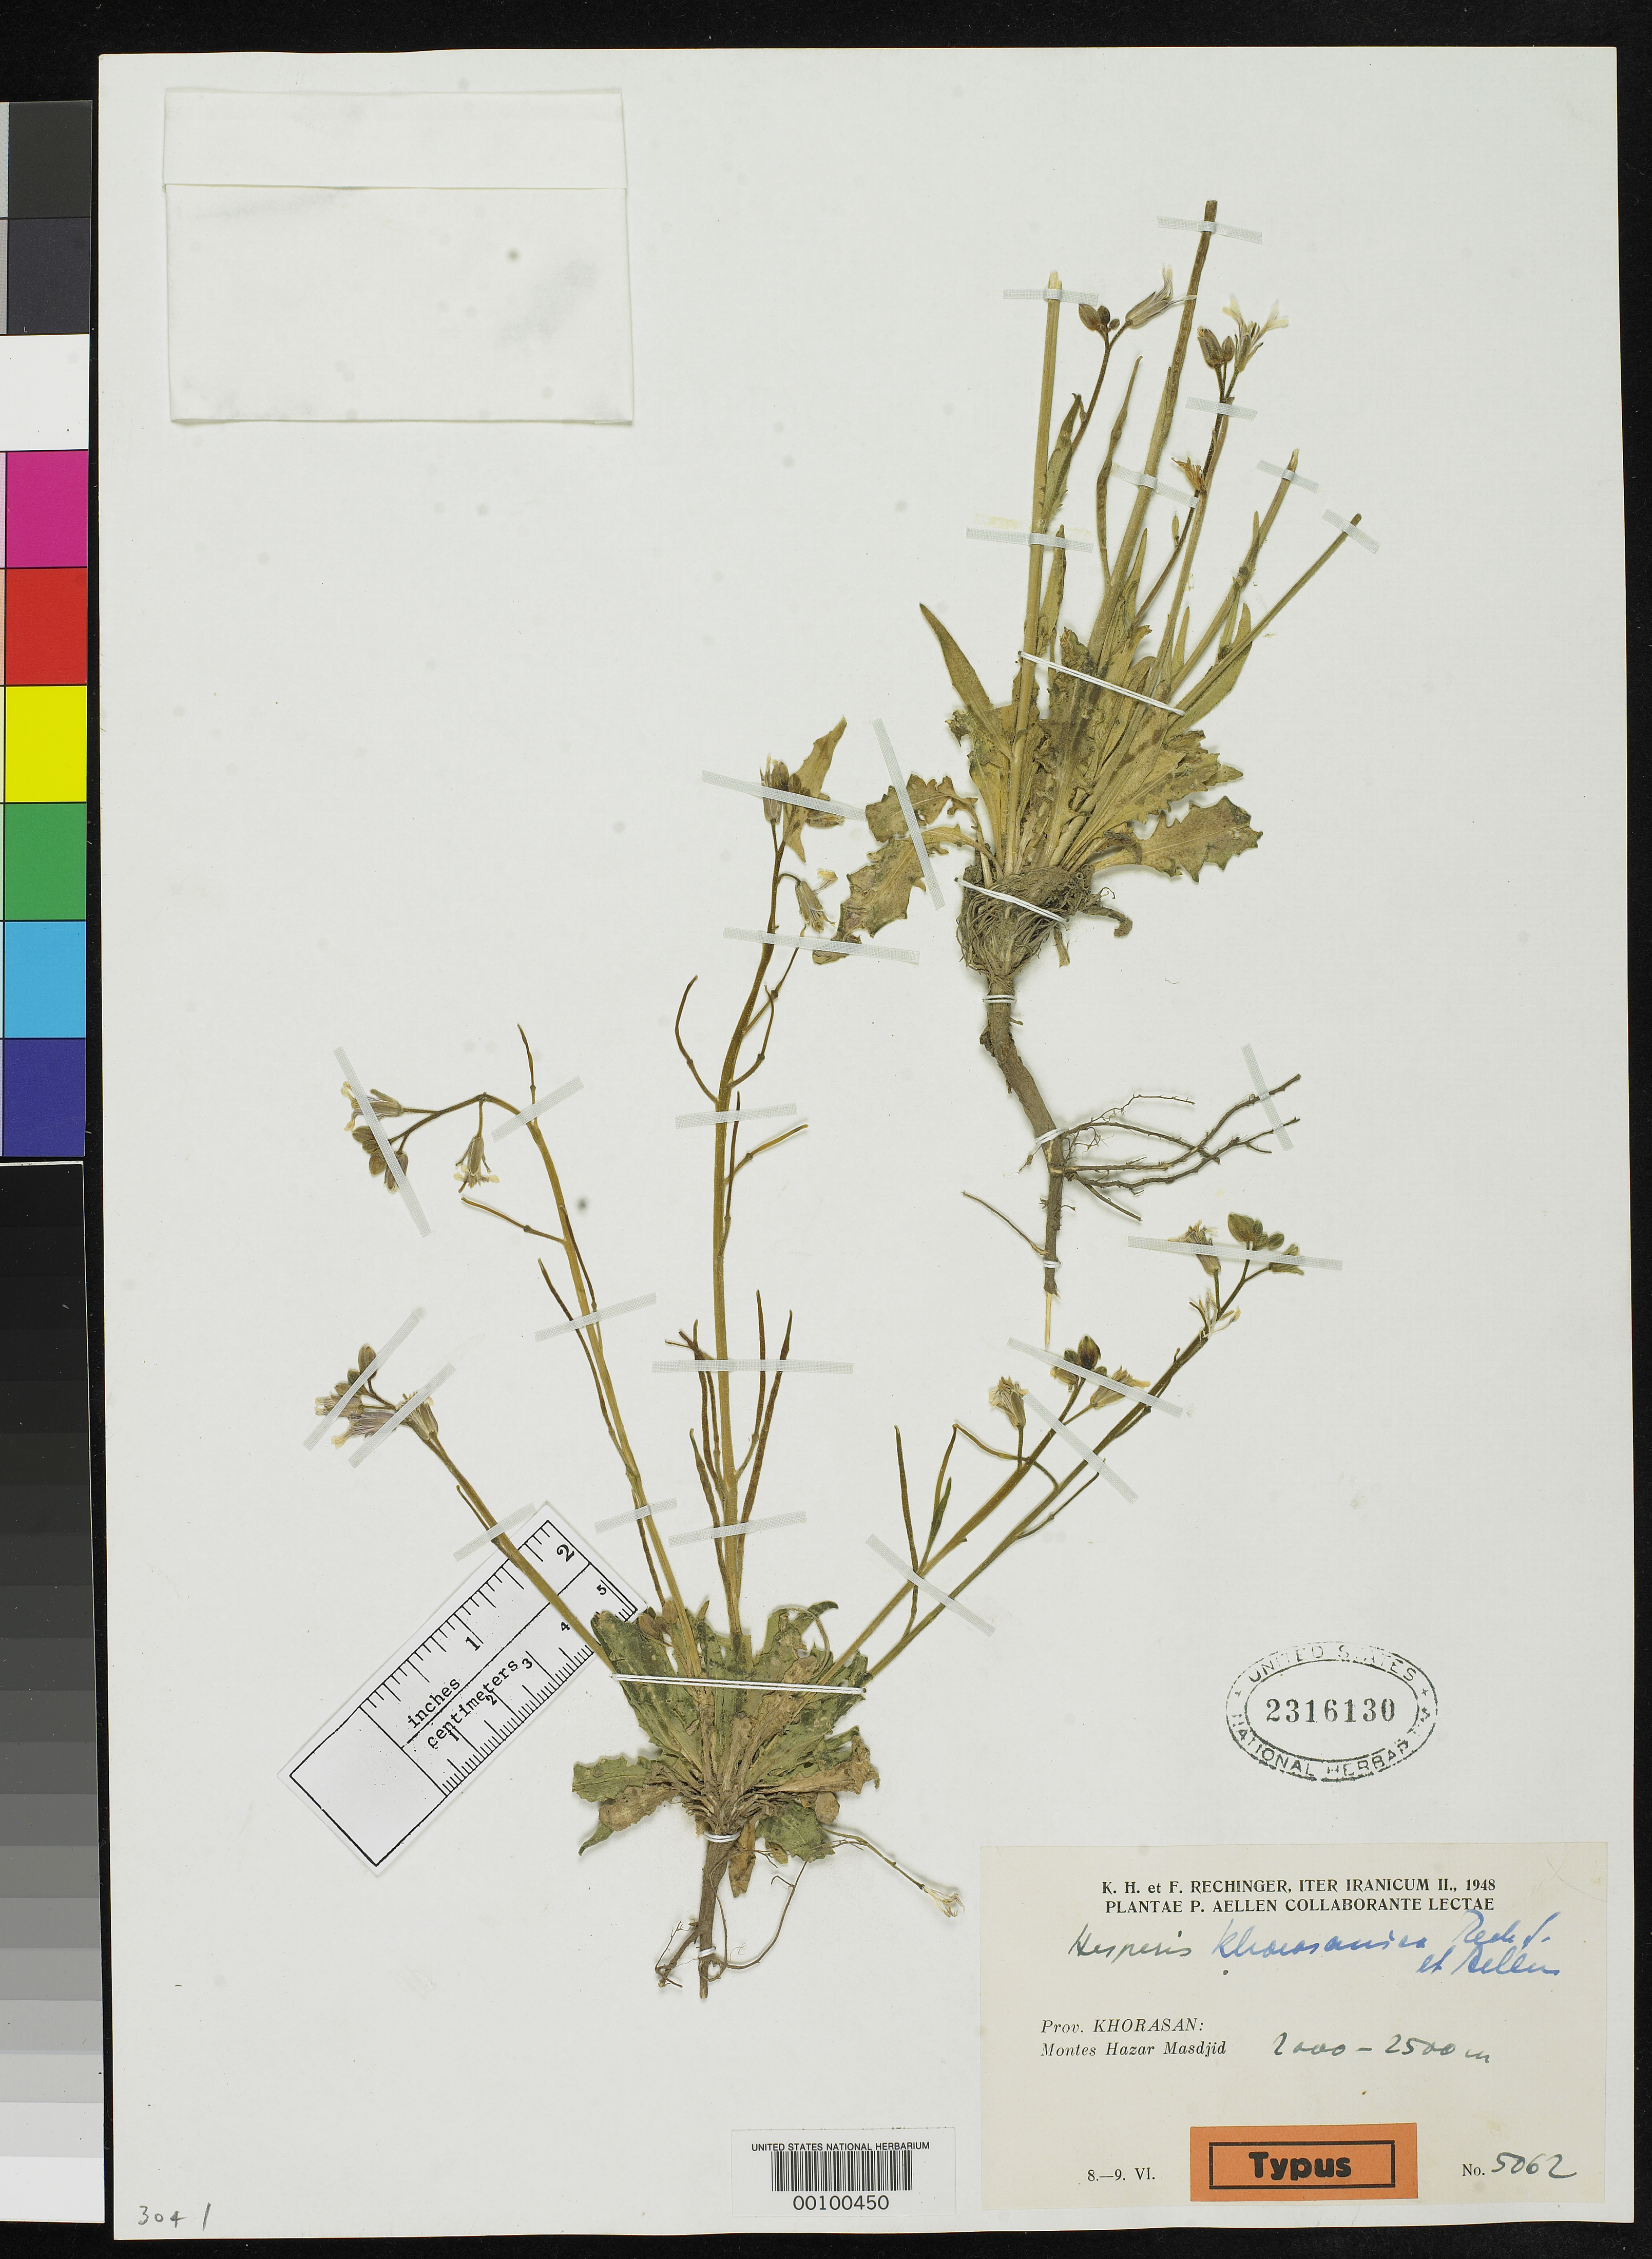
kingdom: Plantae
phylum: Tracheophyta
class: Magnoliopsida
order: Brassicales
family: Brassicaceae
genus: Hesperis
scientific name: Hesperis khorasanica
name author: Rech. f.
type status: Isotype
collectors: K. H. Rechinger & P. Aellen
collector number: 5062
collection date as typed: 08 Jun 1948 to 09 Jun 1948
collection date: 1948-06-08/1948-06-09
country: Iran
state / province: Khorasan [obsolete]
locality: Hazar Masdjid.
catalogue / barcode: US 2316130